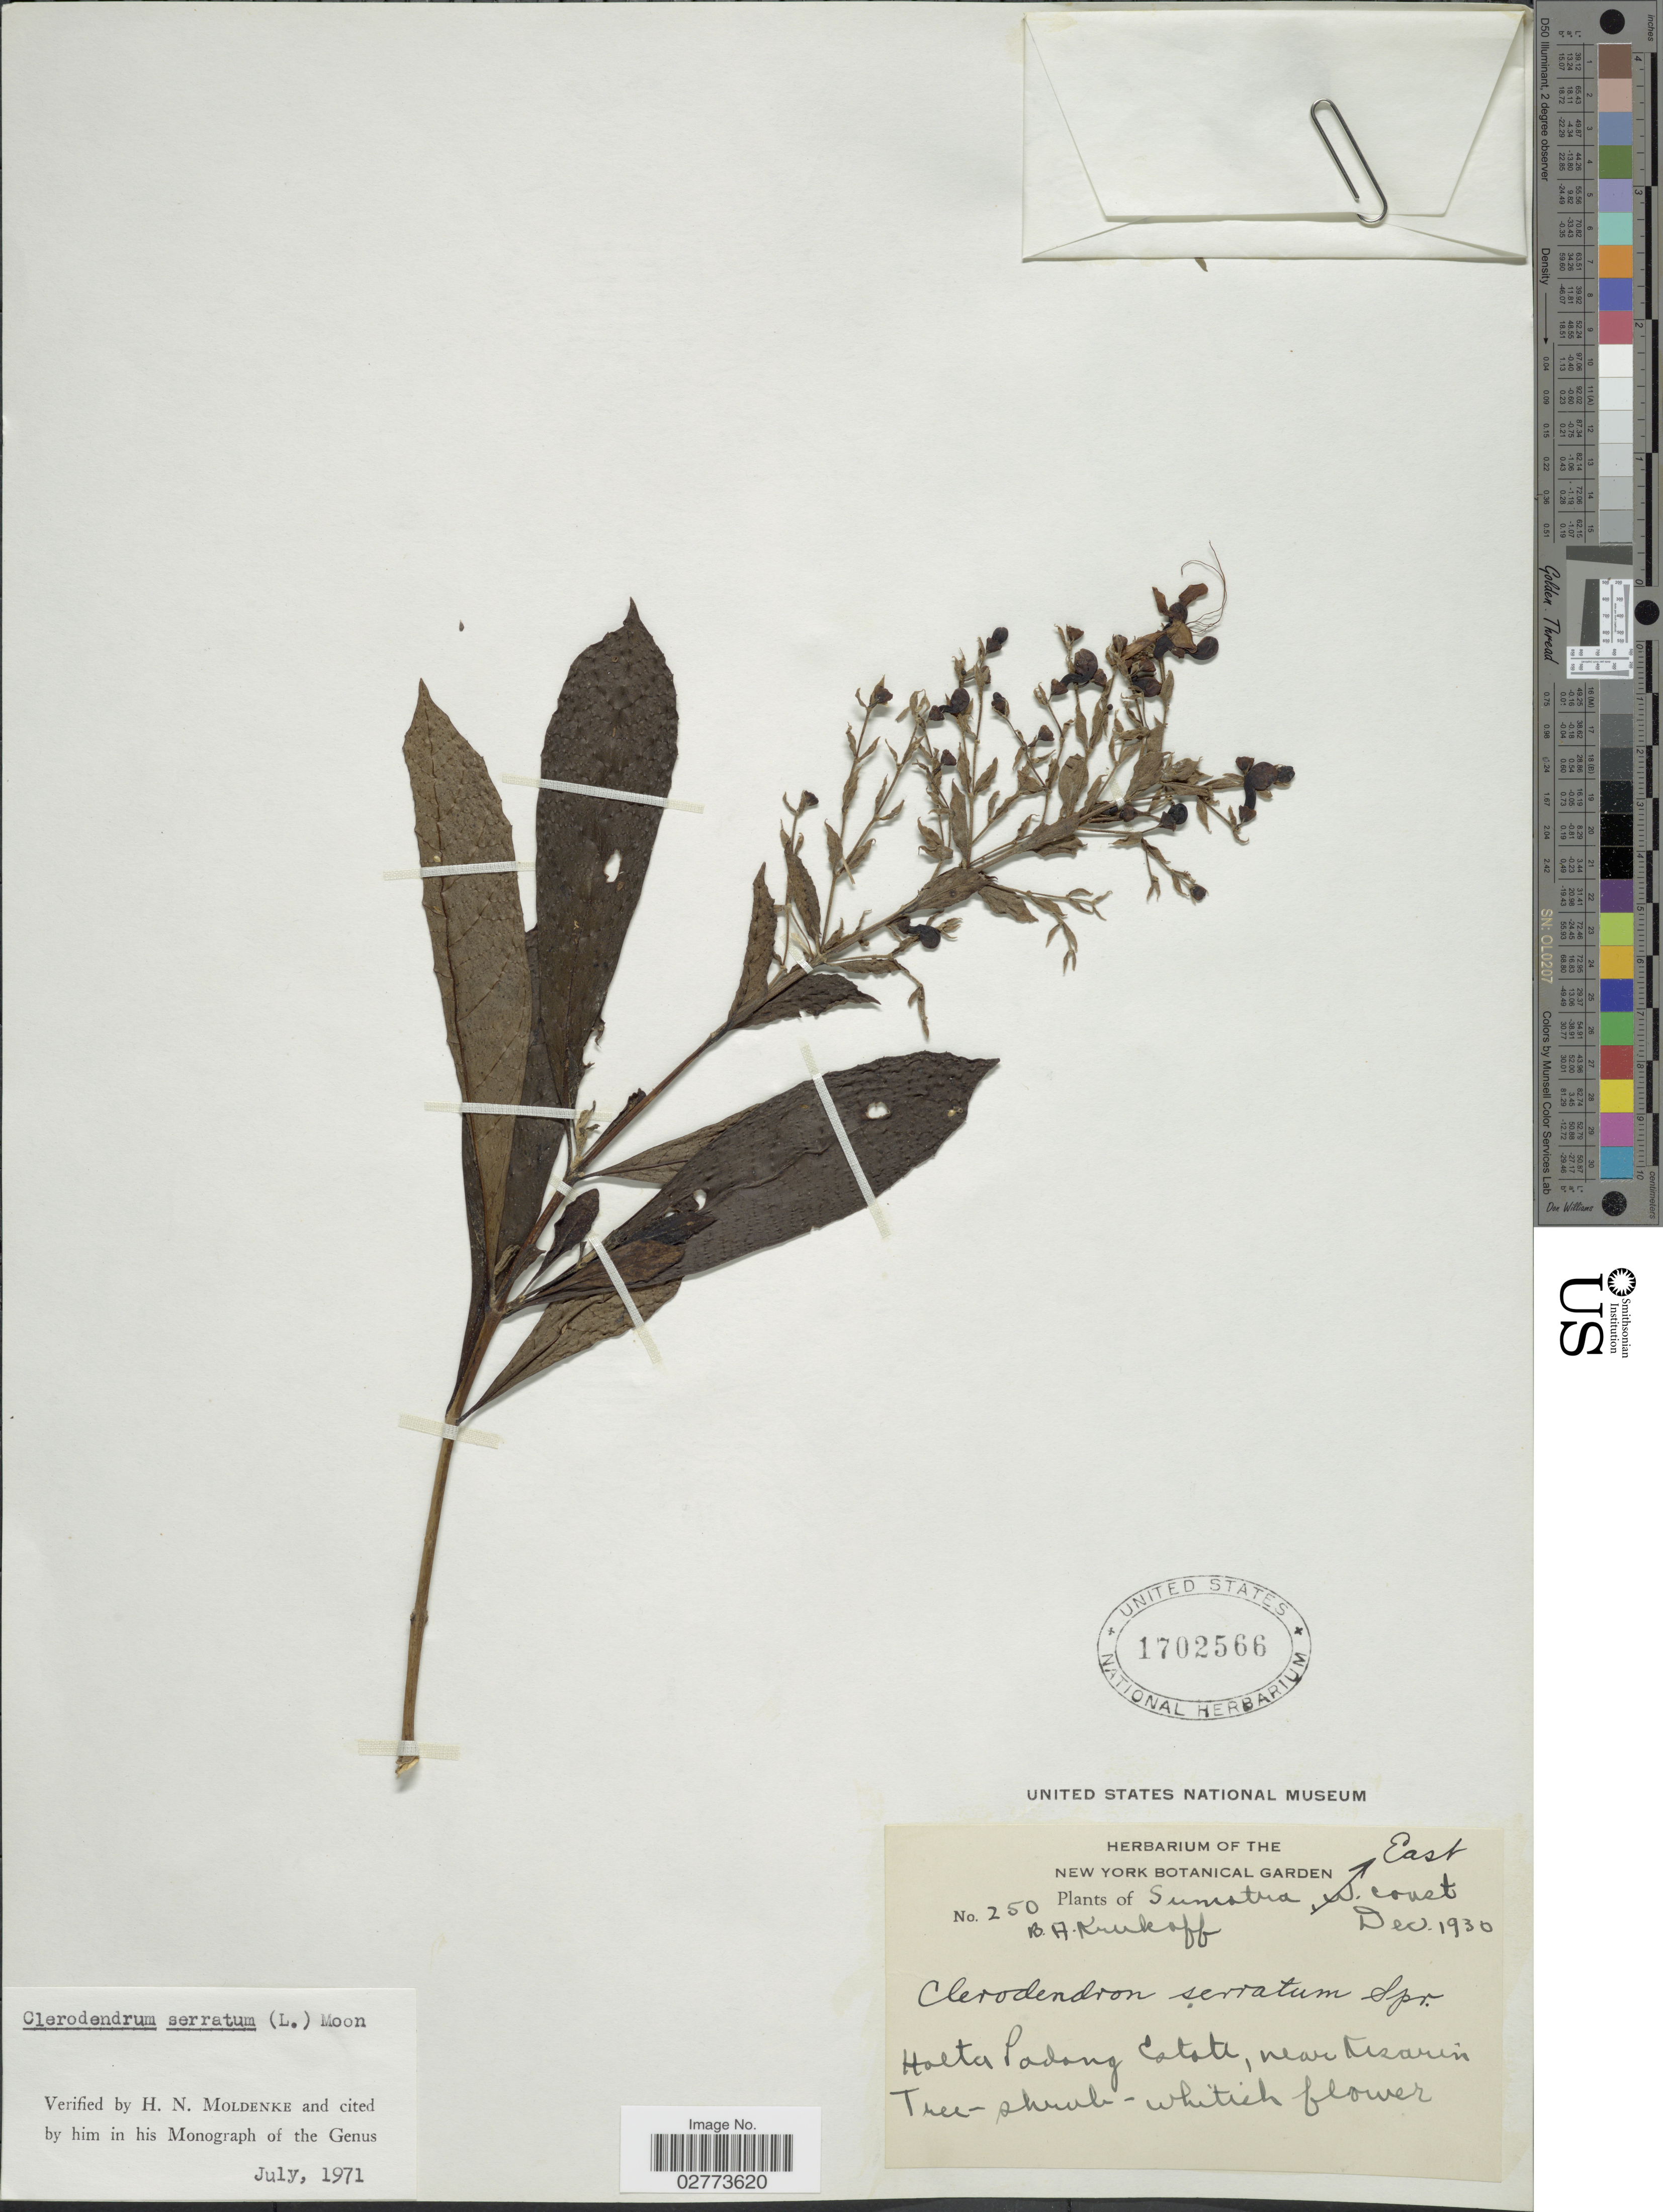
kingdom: Plantae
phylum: Tracheophyta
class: Magnoliopsida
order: Lamiales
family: Lamiaceae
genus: Clerodendrum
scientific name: Clerodendrum serratum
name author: (L.) Moon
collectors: B. A. Krukoff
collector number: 250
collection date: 1930-12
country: Indonesia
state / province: Sumatra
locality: East Coast. Holta Padang Estate, near Kisarin.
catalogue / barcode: US 1702566